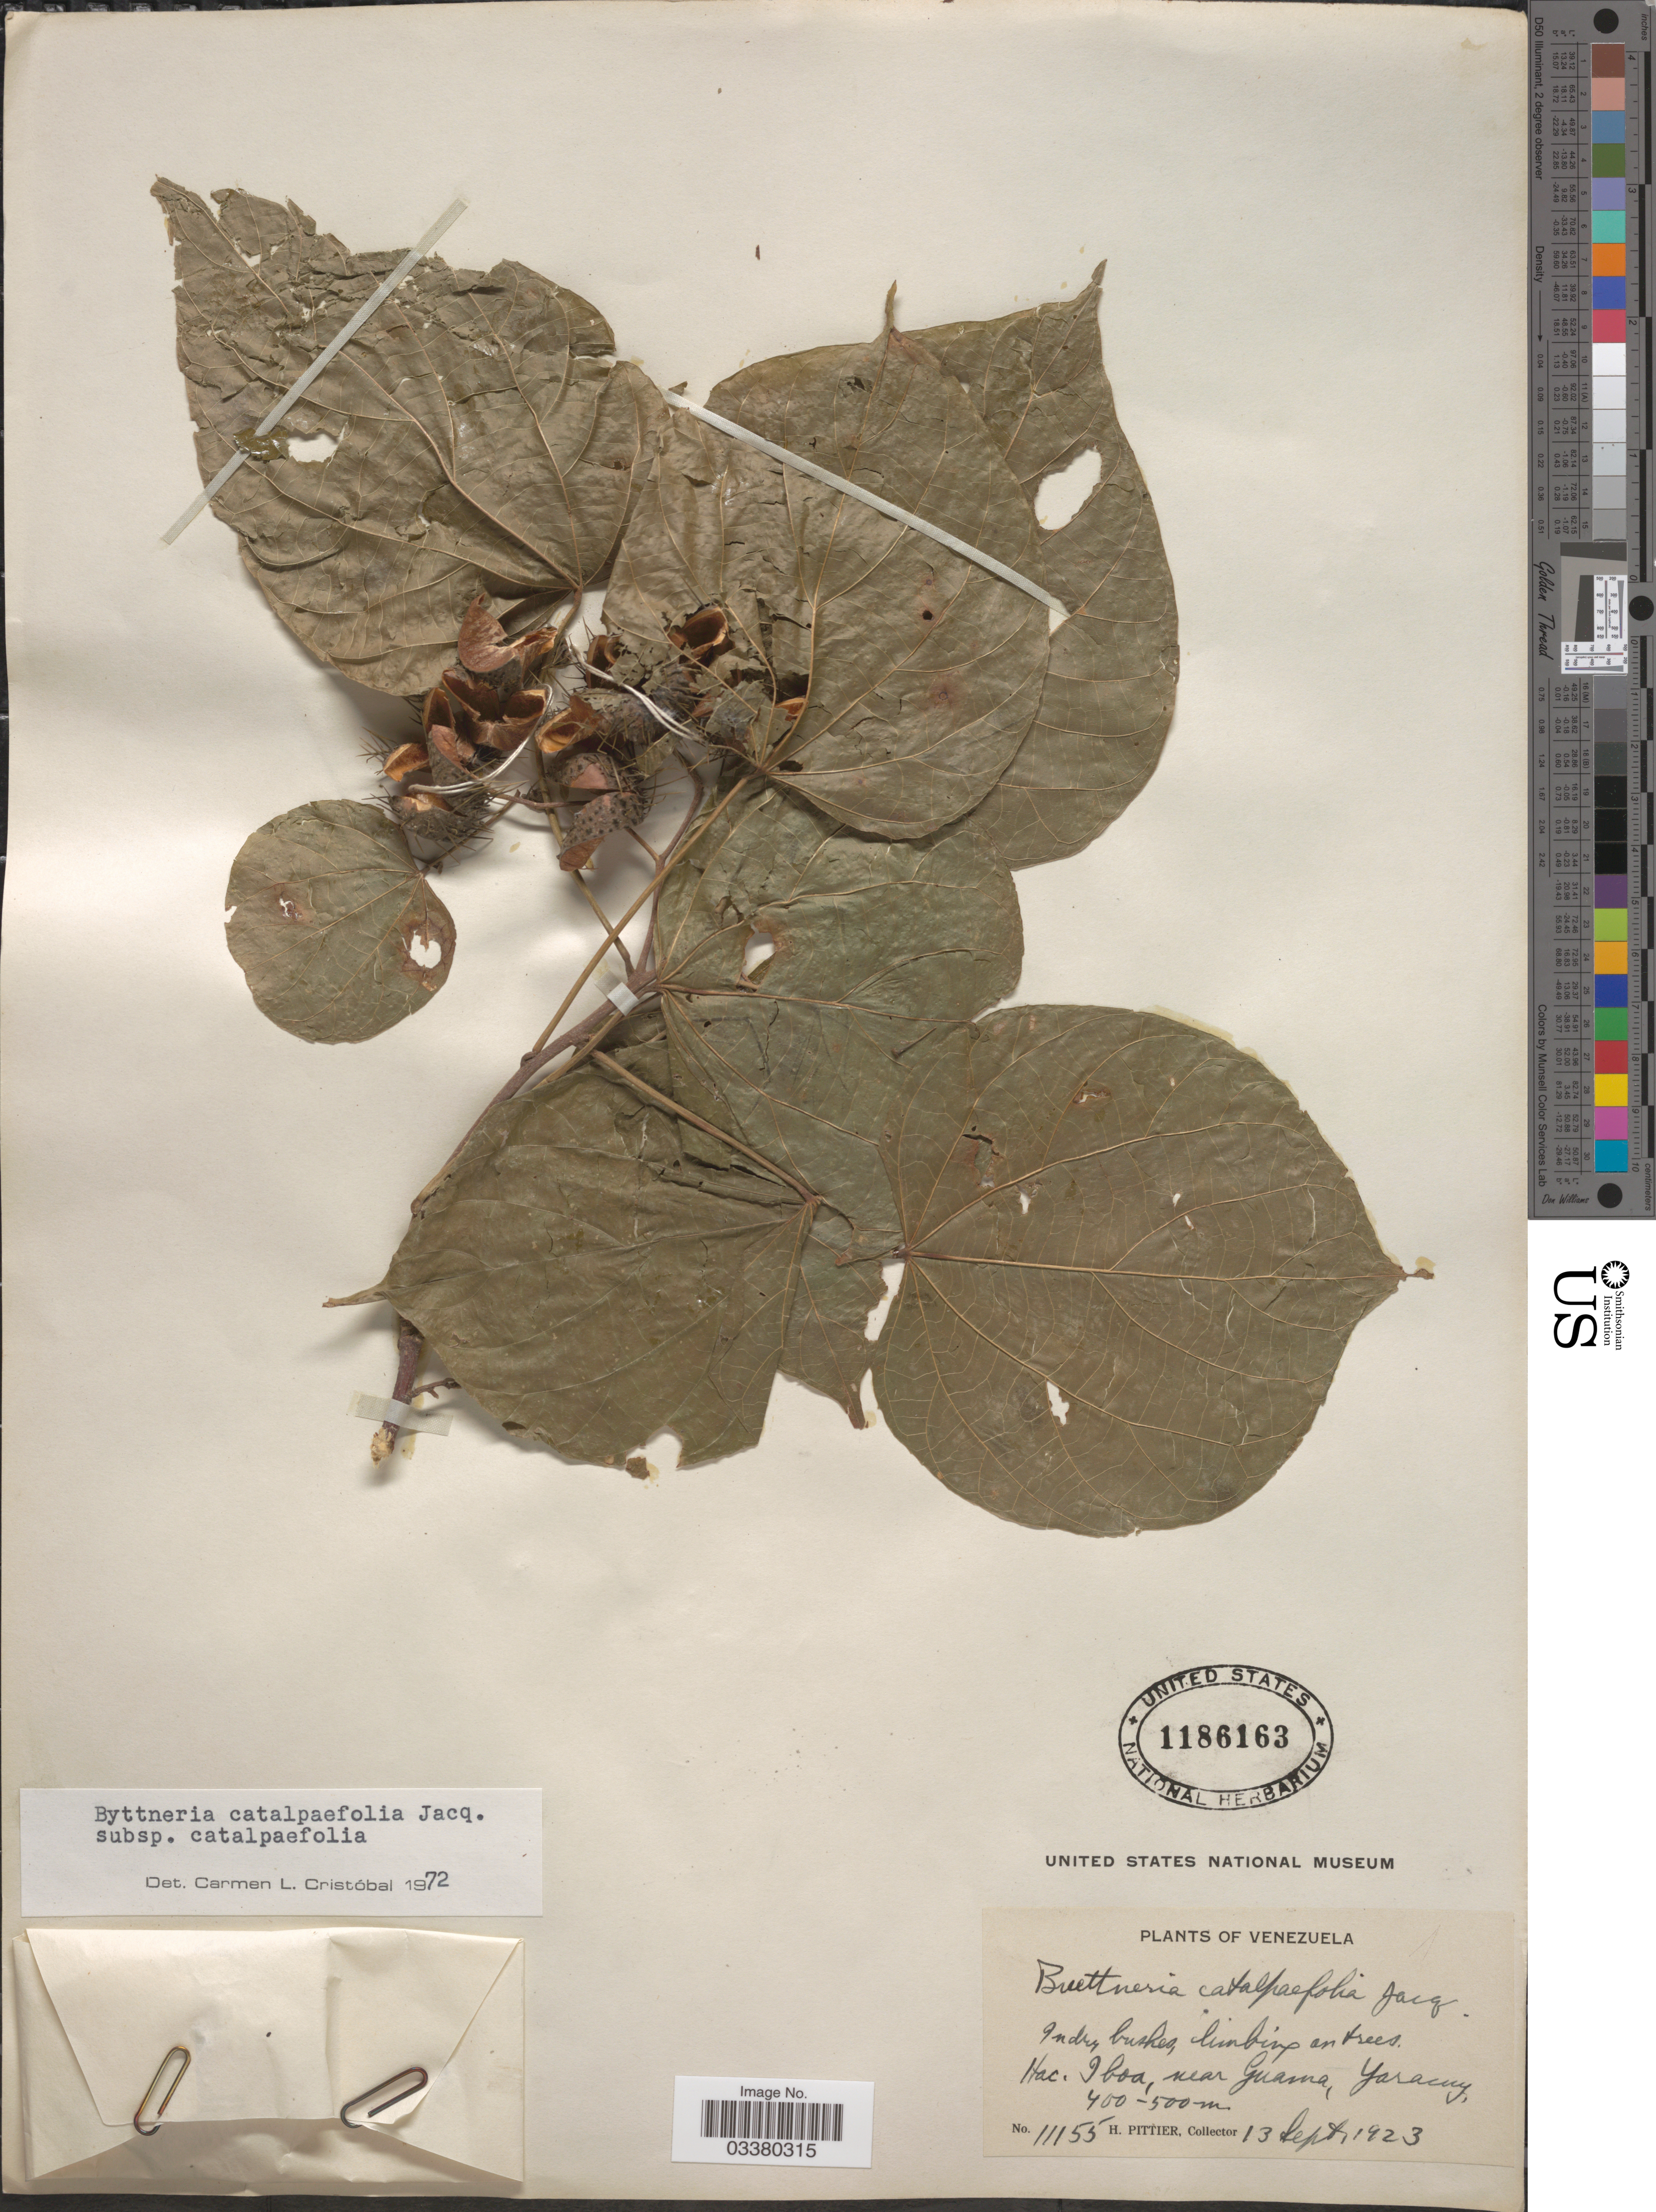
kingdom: Plantae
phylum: Tracheophyta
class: Magnoliopsida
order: Malvales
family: Malvaceae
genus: Byttneria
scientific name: Byttneria catalpifolia subsp. catalpifolia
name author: Jacq.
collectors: H. F. Pittier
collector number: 11155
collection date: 1923-09-13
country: Venezuela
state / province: Yaracuy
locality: Hac. Iboa, near Guama.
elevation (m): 400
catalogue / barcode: US 1186163